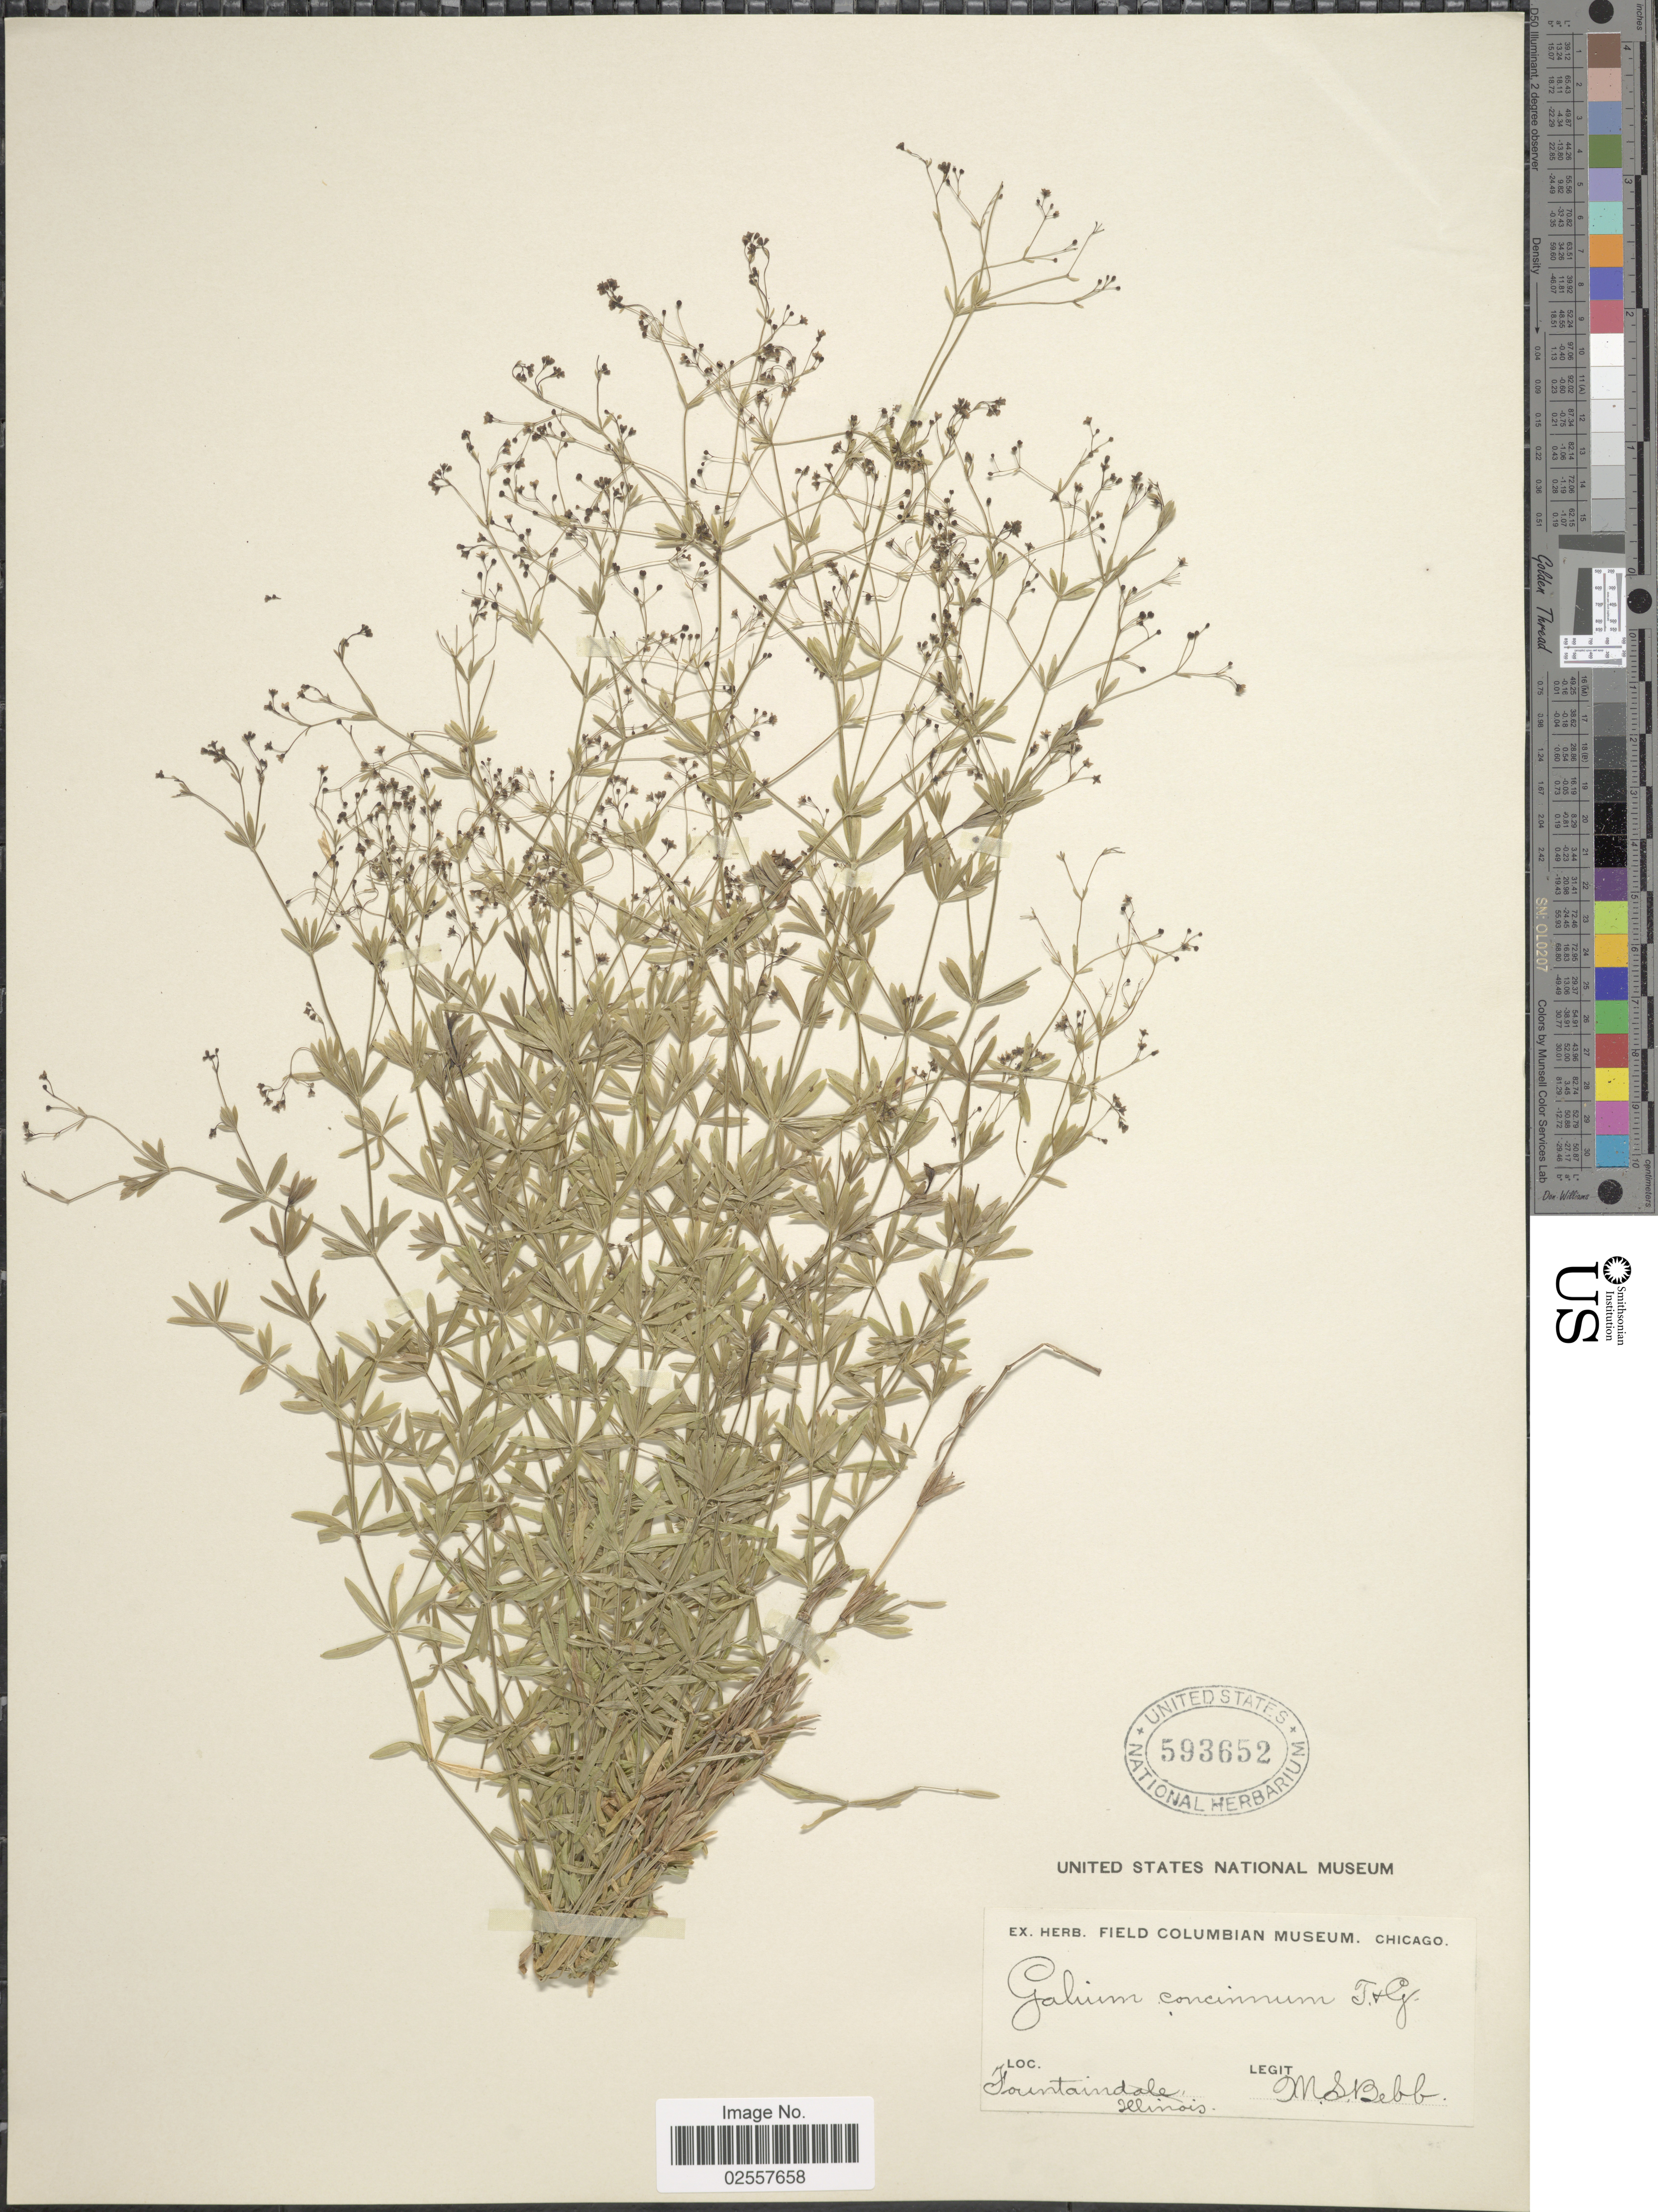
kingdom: Plantae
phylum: Tracheophyta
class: Magnoliopsida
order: Gentianales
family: Rubiaceae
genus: Galium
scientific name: Galium concinnum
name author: Torr. & A. Gray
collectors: M. Bebb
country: United States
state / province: Illinois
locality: Fontaindale.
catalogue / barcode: US 593652